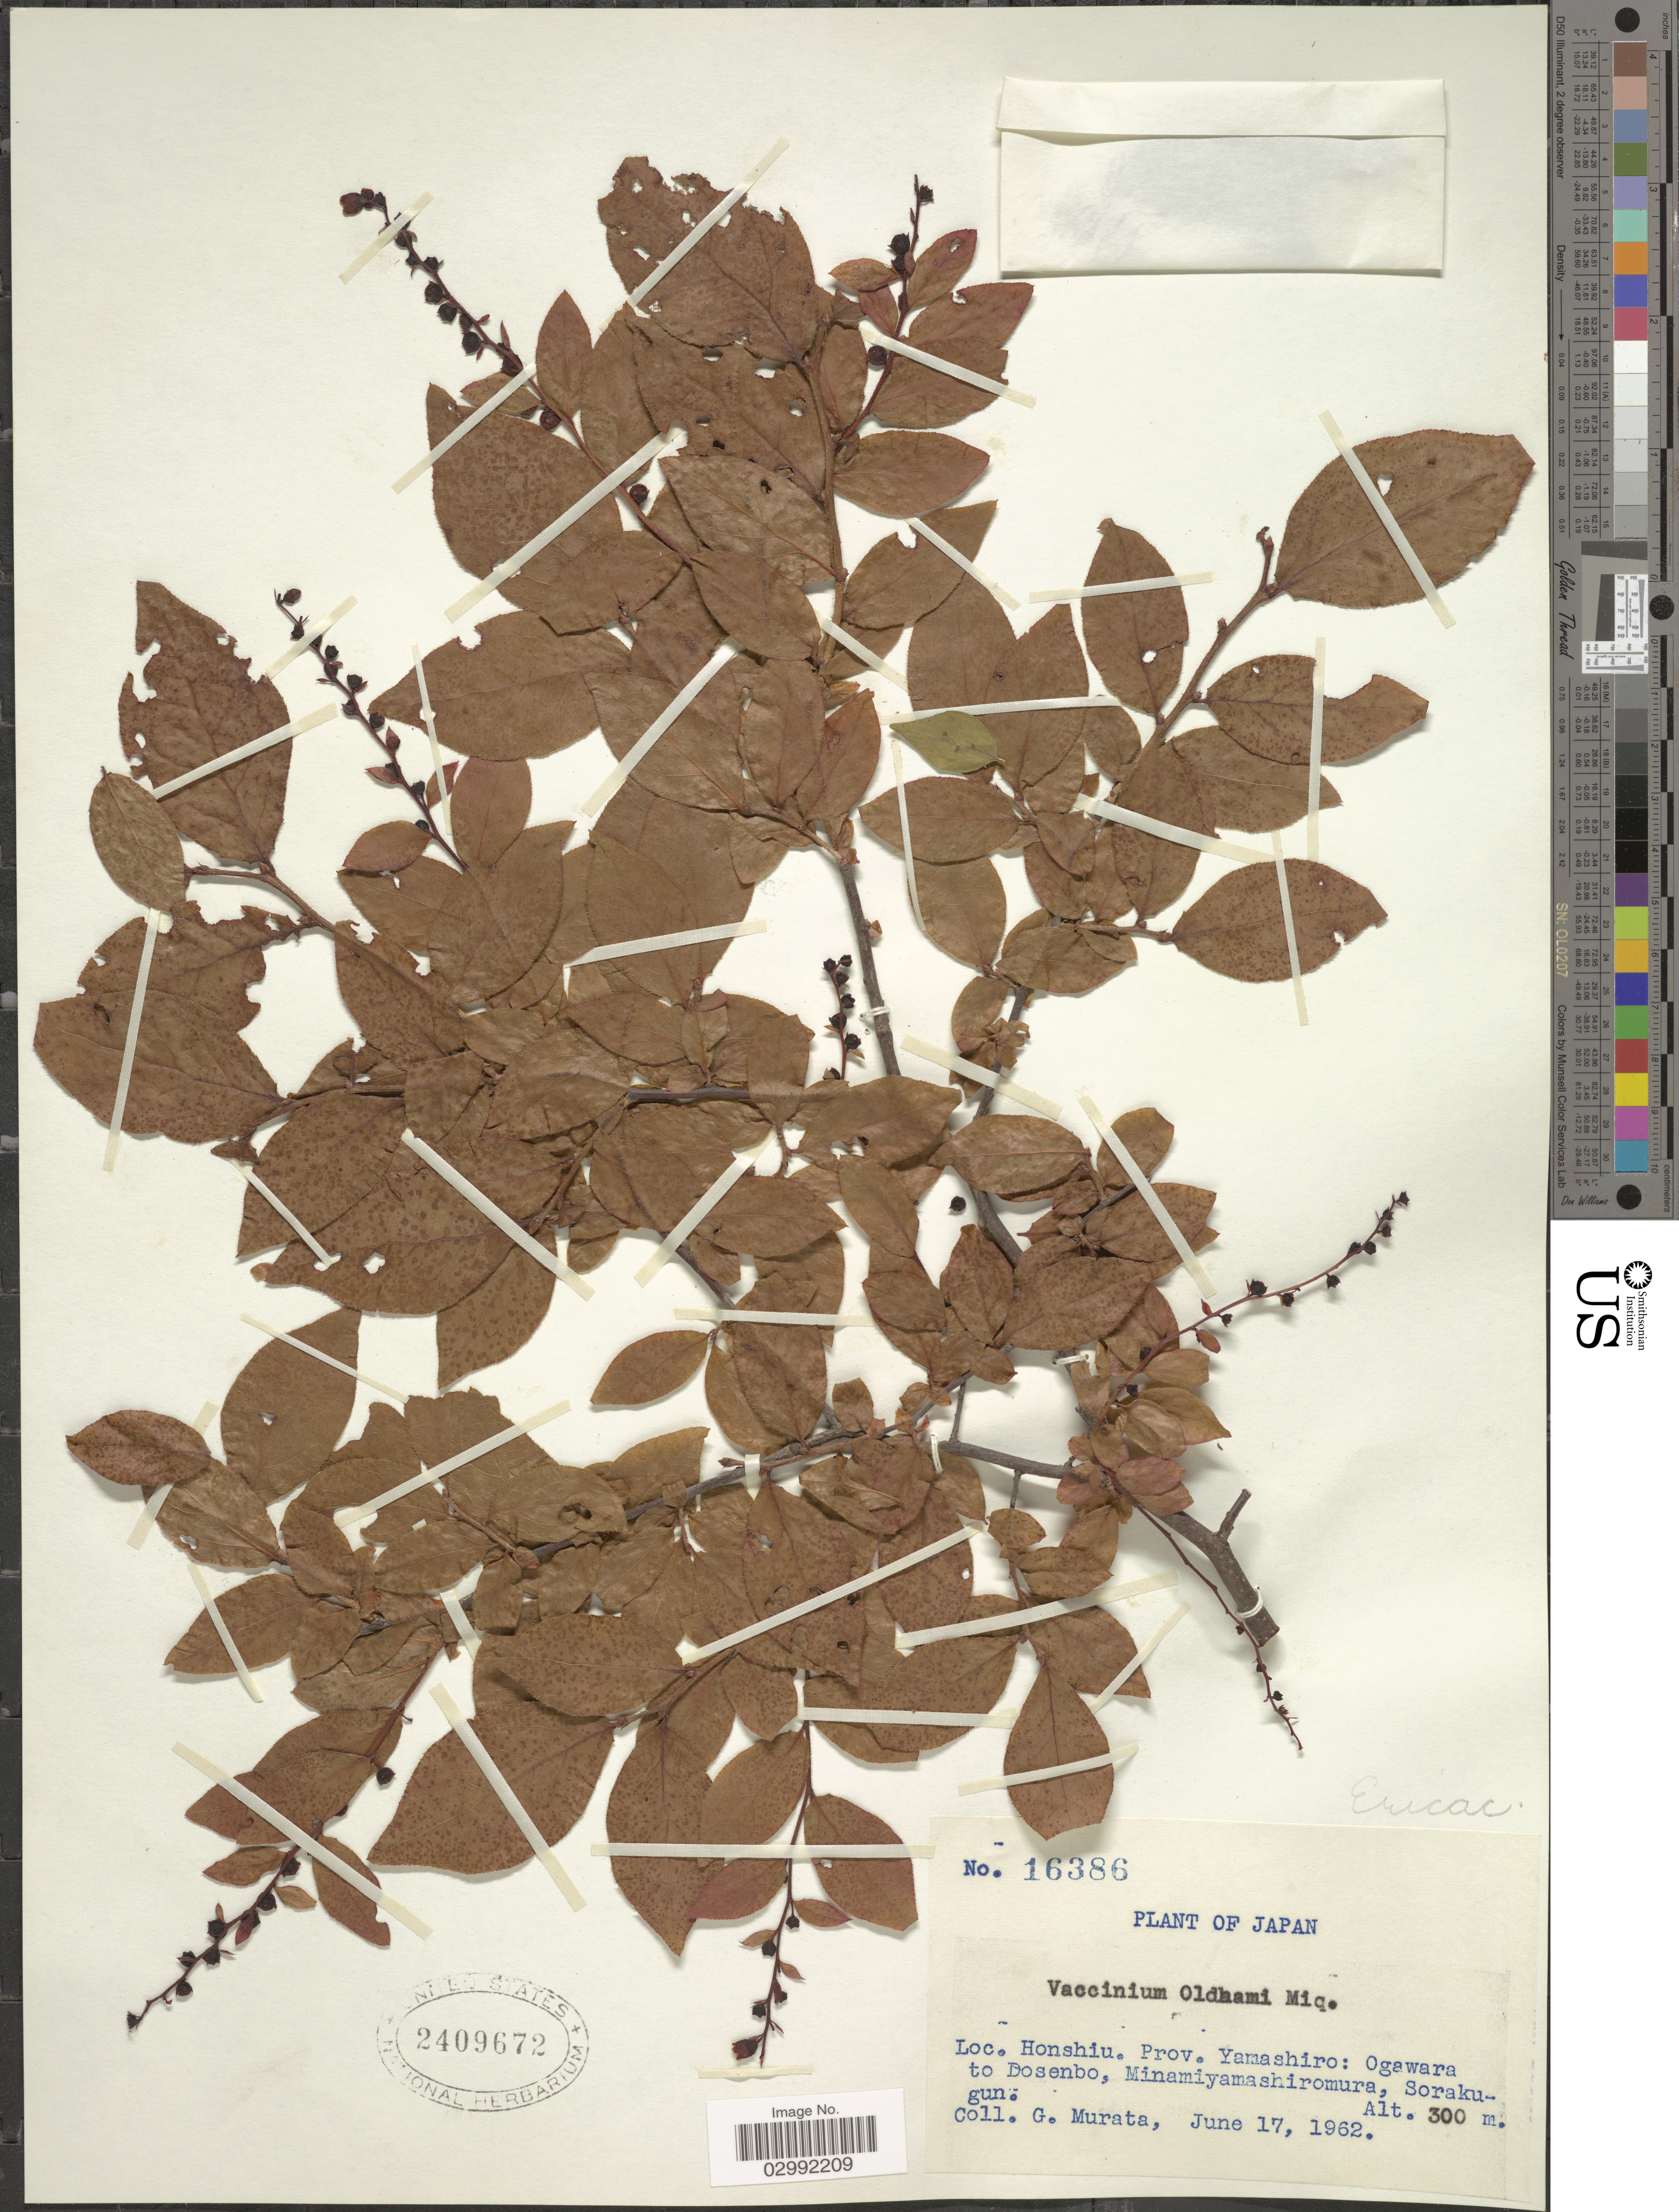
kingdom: Plantae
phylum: Tracheophyta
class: Magnoliopsida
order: Ericales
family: Ericaceae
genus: Vaccinium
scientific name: Vaccinium oldhamii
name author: Miq.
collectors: G. Murata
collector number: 16386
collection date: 1962-06-17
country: Japan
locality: Honshiu. Prov. Yamashiro: Ogawara to Dosenbo, Minamiyamashiromura, Sorakugun.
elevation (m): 300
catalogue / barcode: US 2409672